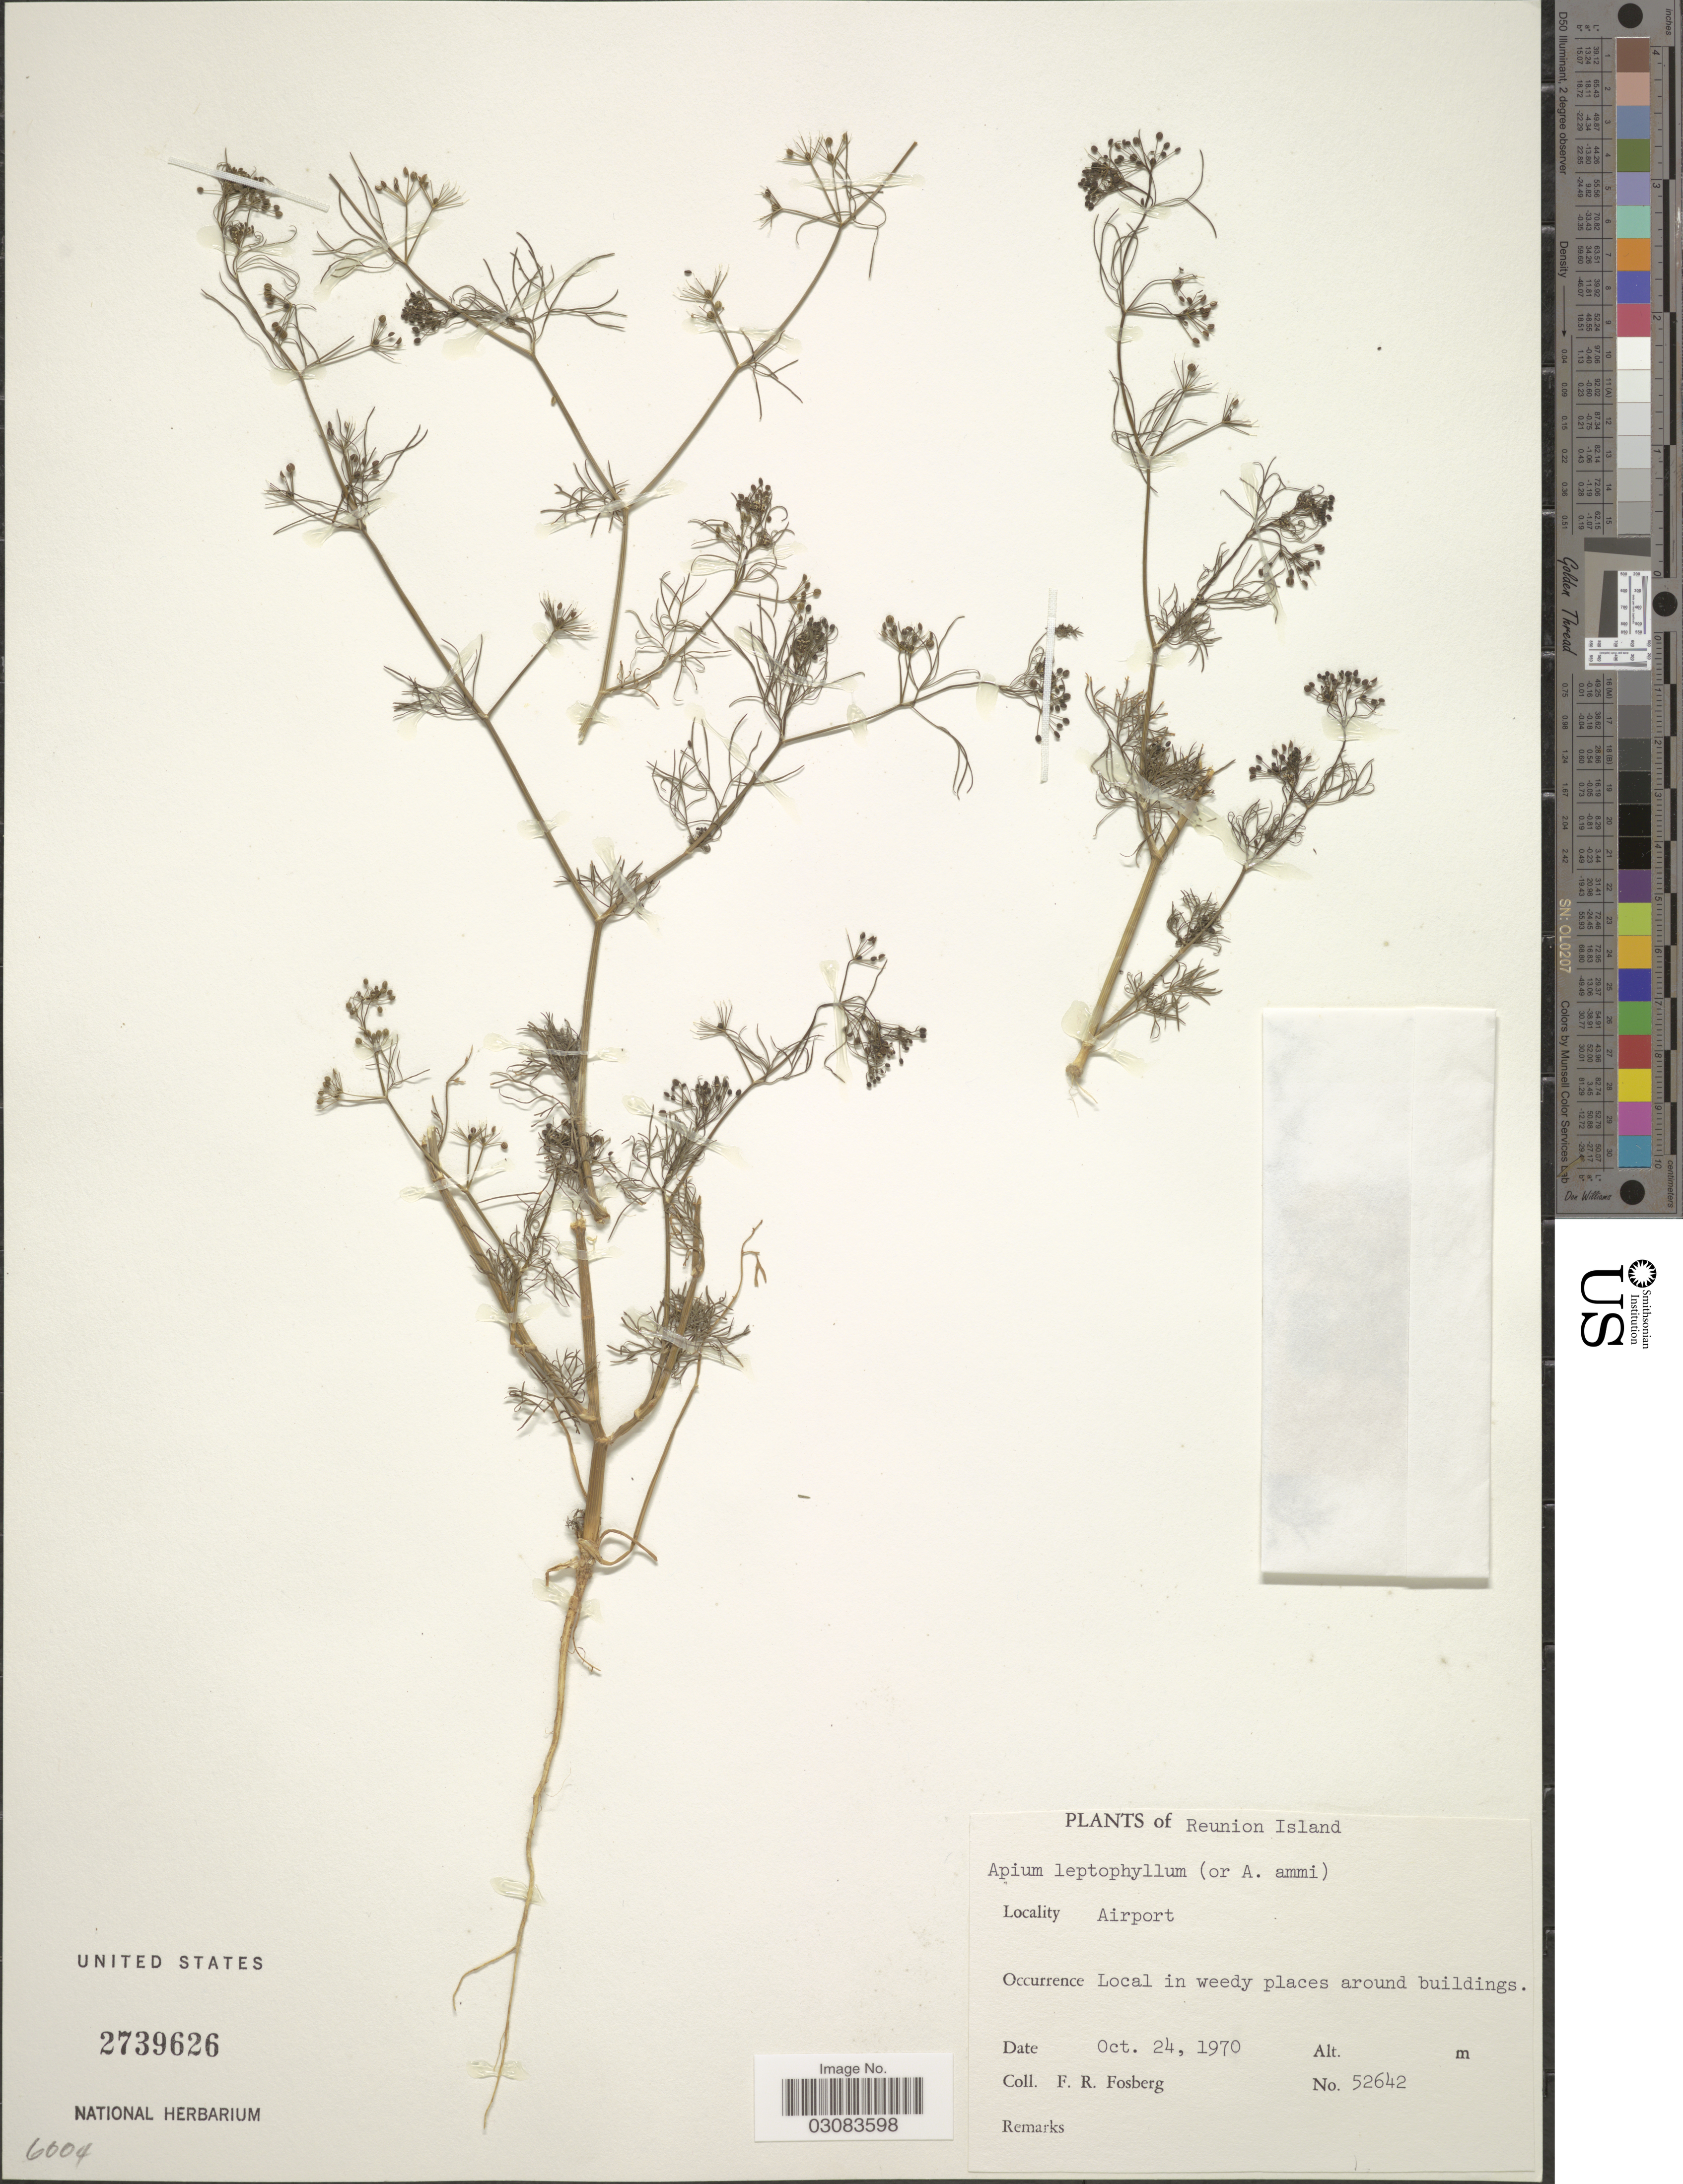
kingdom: Plantae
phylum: Tracheophyta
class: Magnoliopsida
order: Apiales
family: Apiaceae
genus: Cyclospermum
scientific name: Cyclospermum leptophyllum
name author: (Pers.) Sprague ex Britton & P. Wilson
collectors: F. R. Fosberg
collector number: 52642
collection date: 1970-10-24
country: Reunion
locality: Reunion Island. Airport.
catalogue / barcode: US 2739626